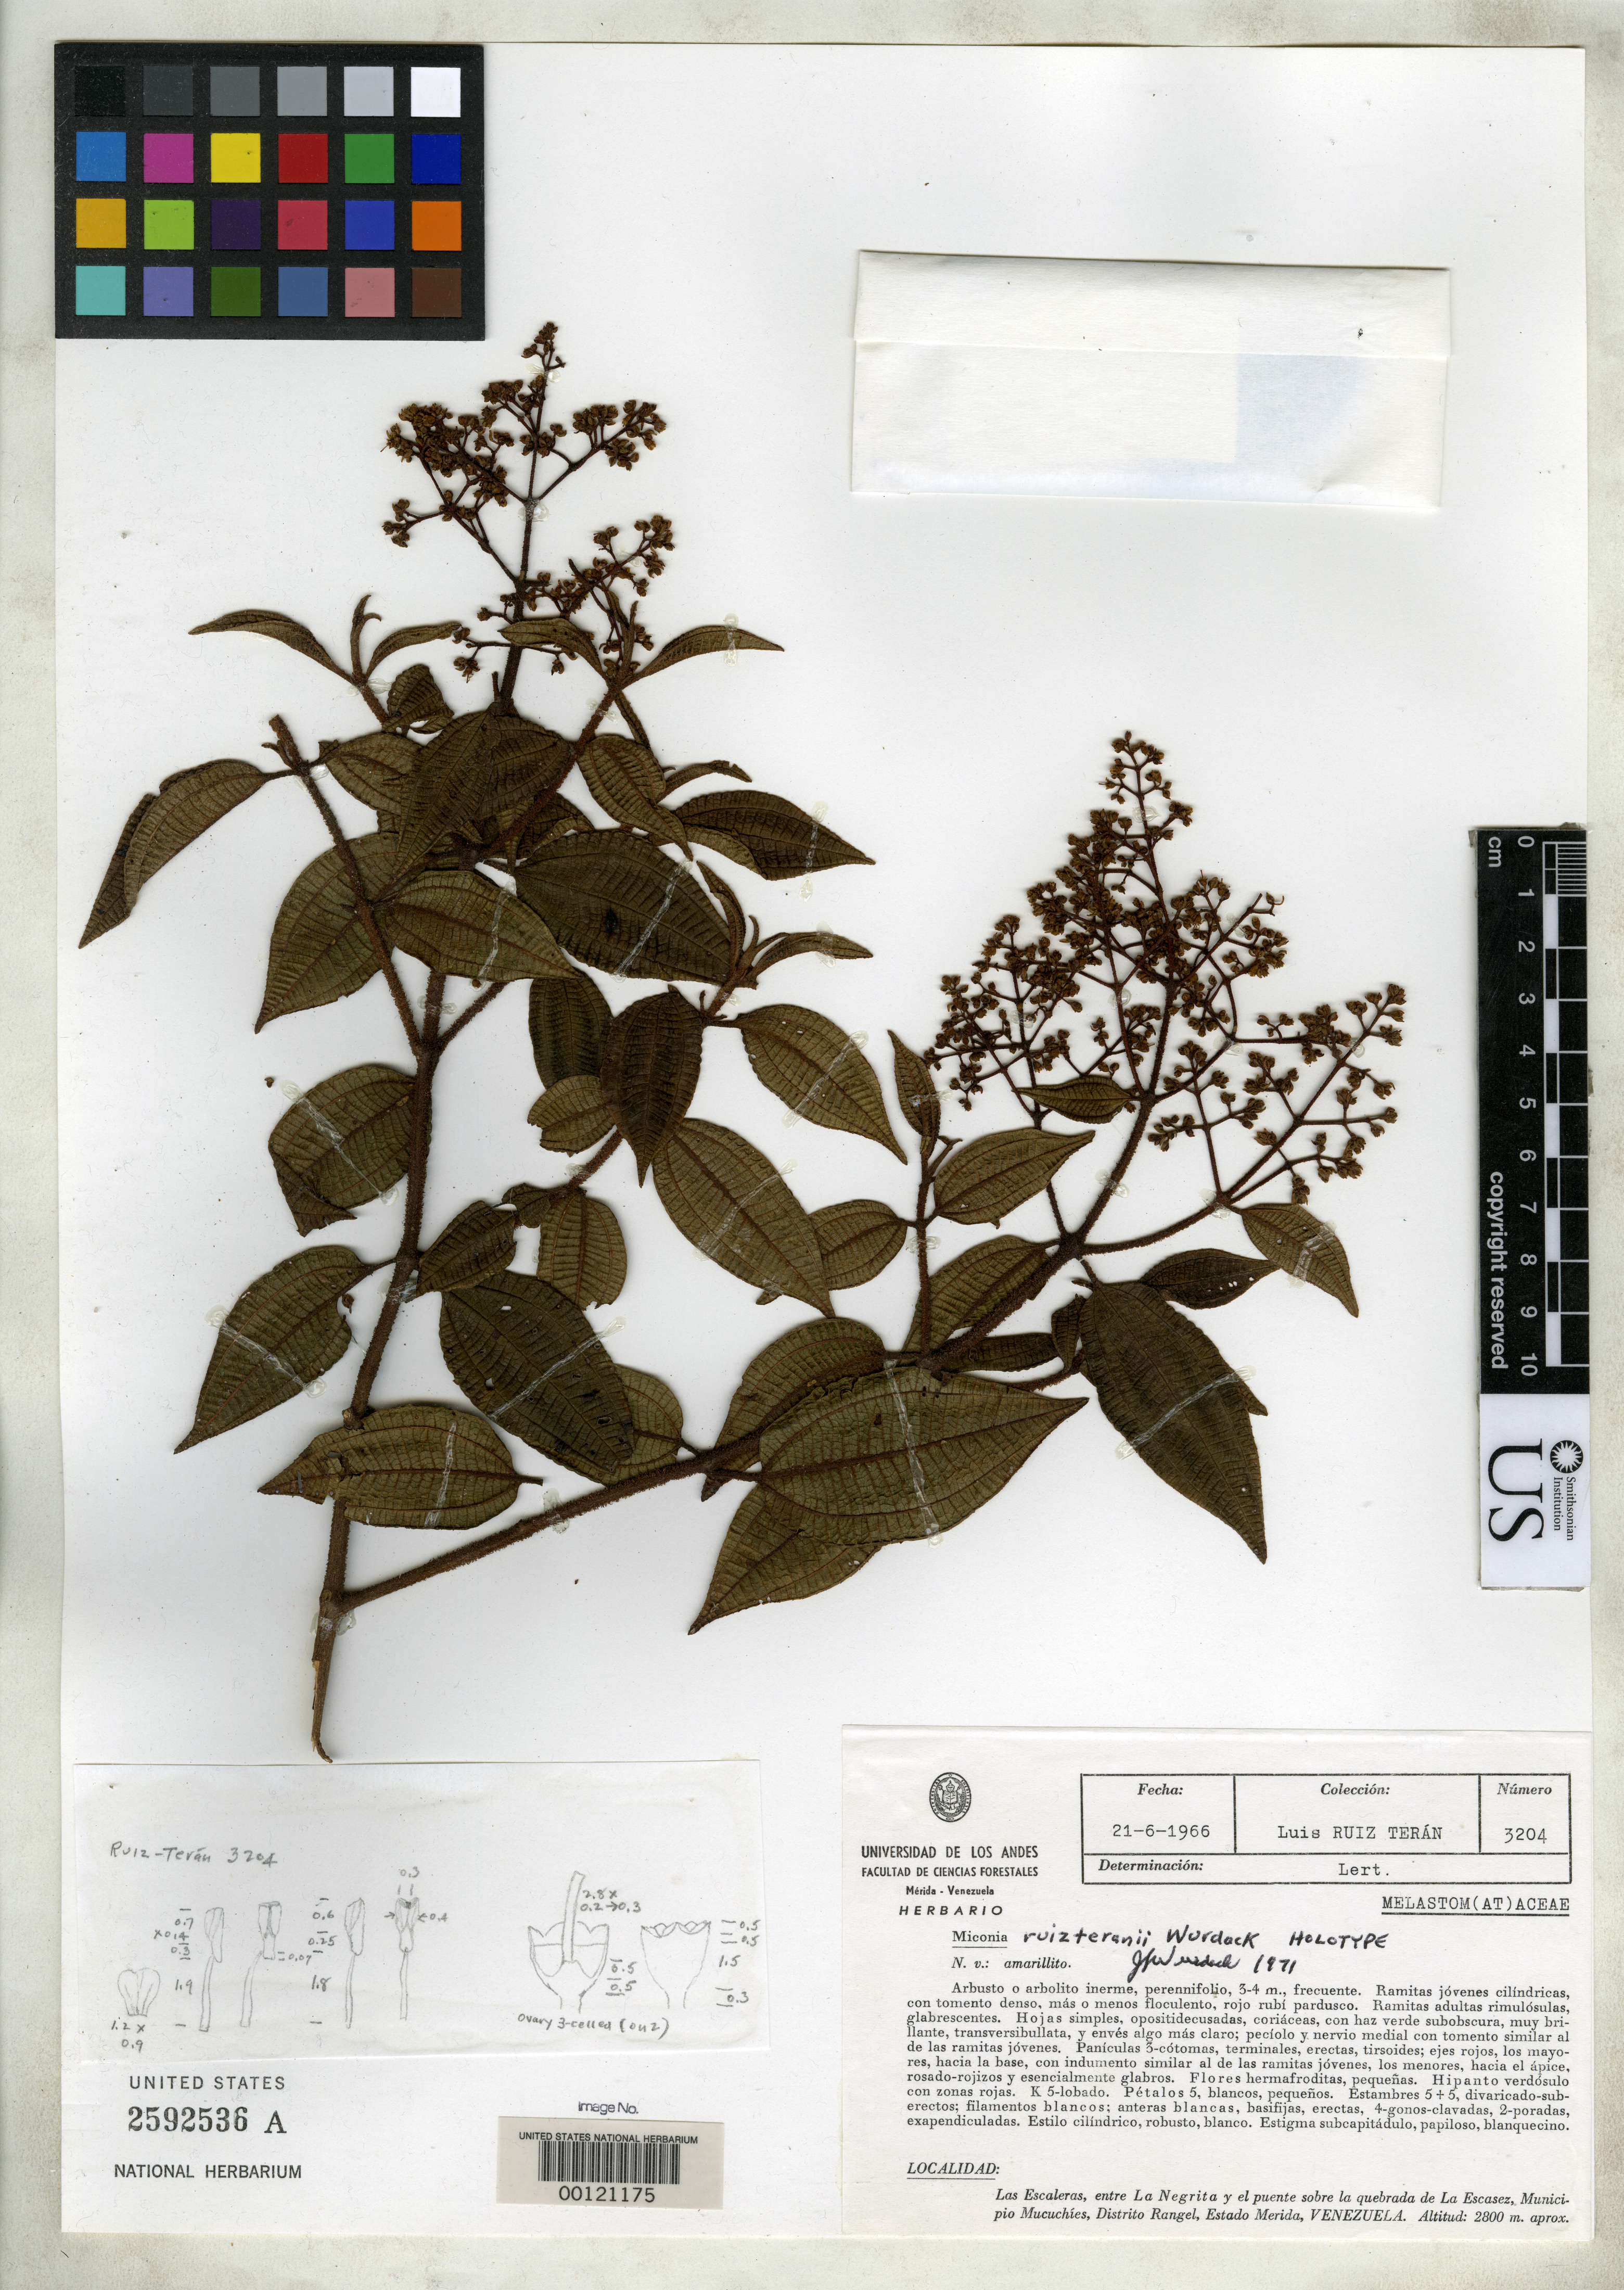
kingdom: Plantae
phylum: Tracheophyta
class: Magnoliopsida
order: Myrtales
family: Melastomataceae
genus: Miconia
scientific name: Miconia ruizteranii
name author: Wurdack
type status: Holotype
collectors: L. E. Ruíz-Terán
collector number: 3204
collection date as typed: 21 Jun 1966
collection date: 1966-06-21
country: Venezuela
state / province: Mérida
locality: Las Escaleras.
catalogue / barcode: US 2592536A